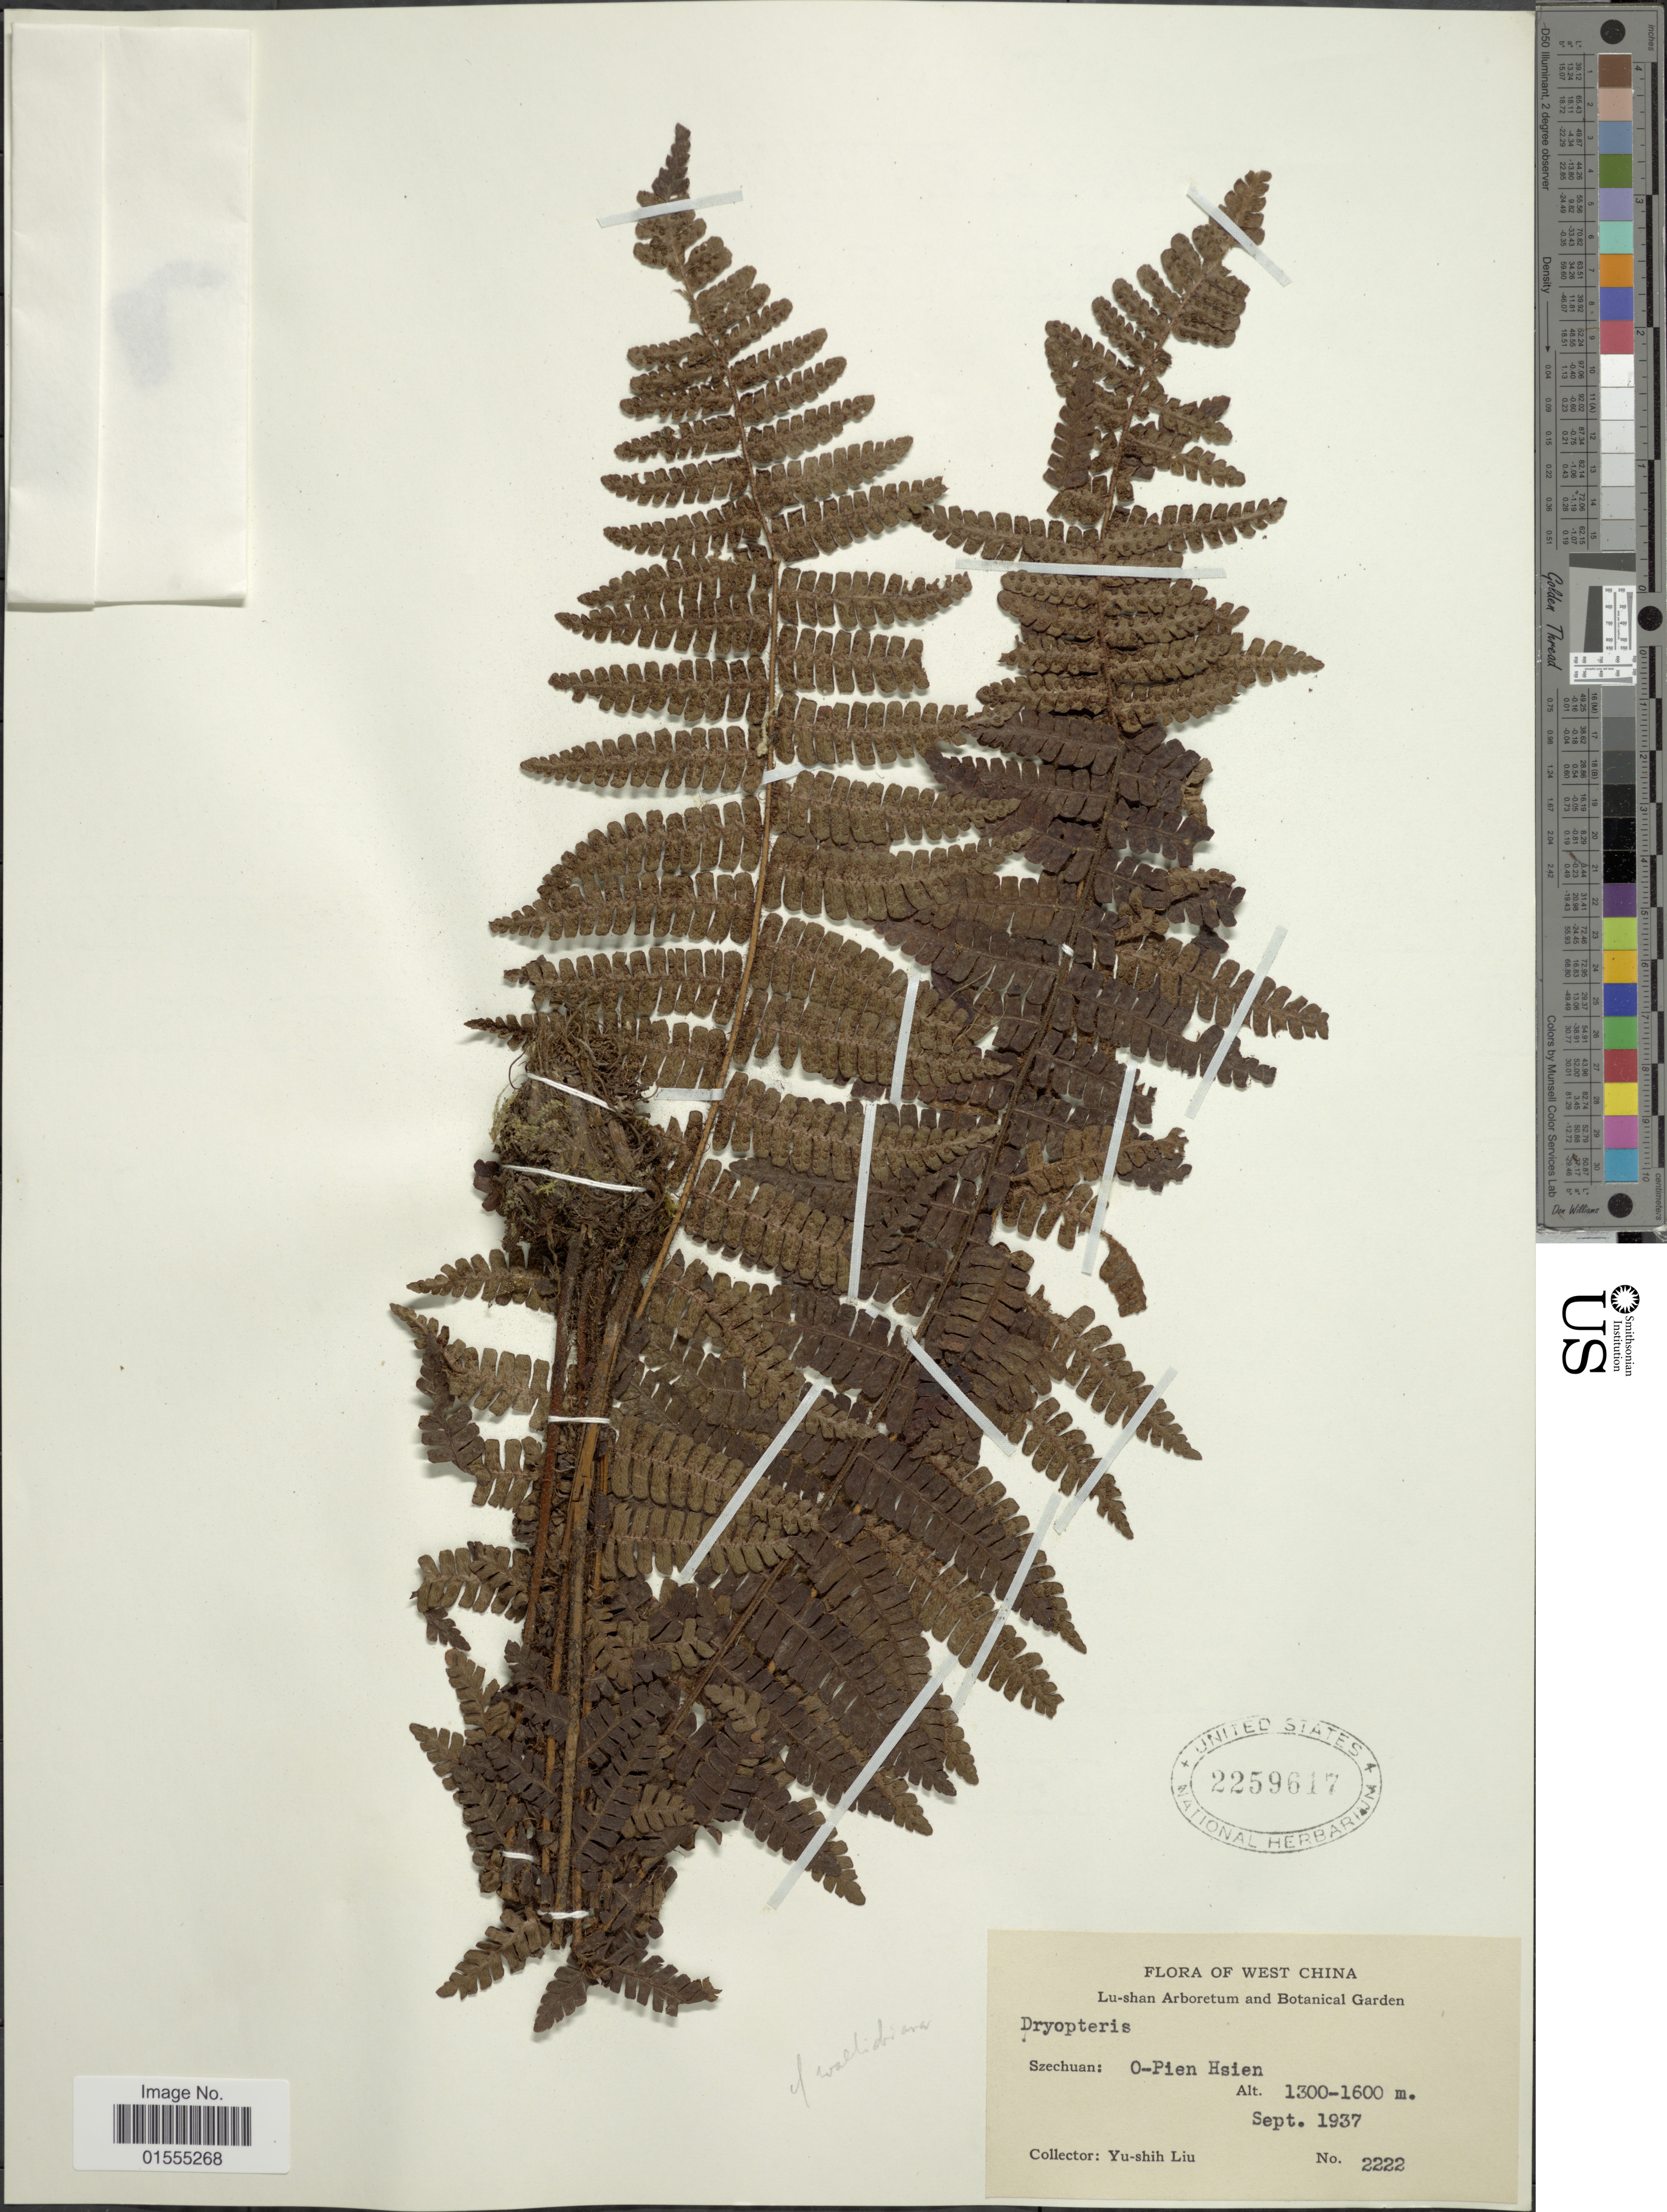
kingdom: Plantae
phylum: Tracheophyta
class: Polypodiopsida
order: Polypodiales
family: Dryopteridaceae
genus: Dryopteris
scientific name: Dryopteris sp.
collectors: Y.-S. Liu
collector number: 2222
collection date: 1937-09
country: China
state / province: Sichuan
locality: West China, Szechuan: O-Pien Hsien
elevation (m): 1300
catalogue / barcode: US 2259617